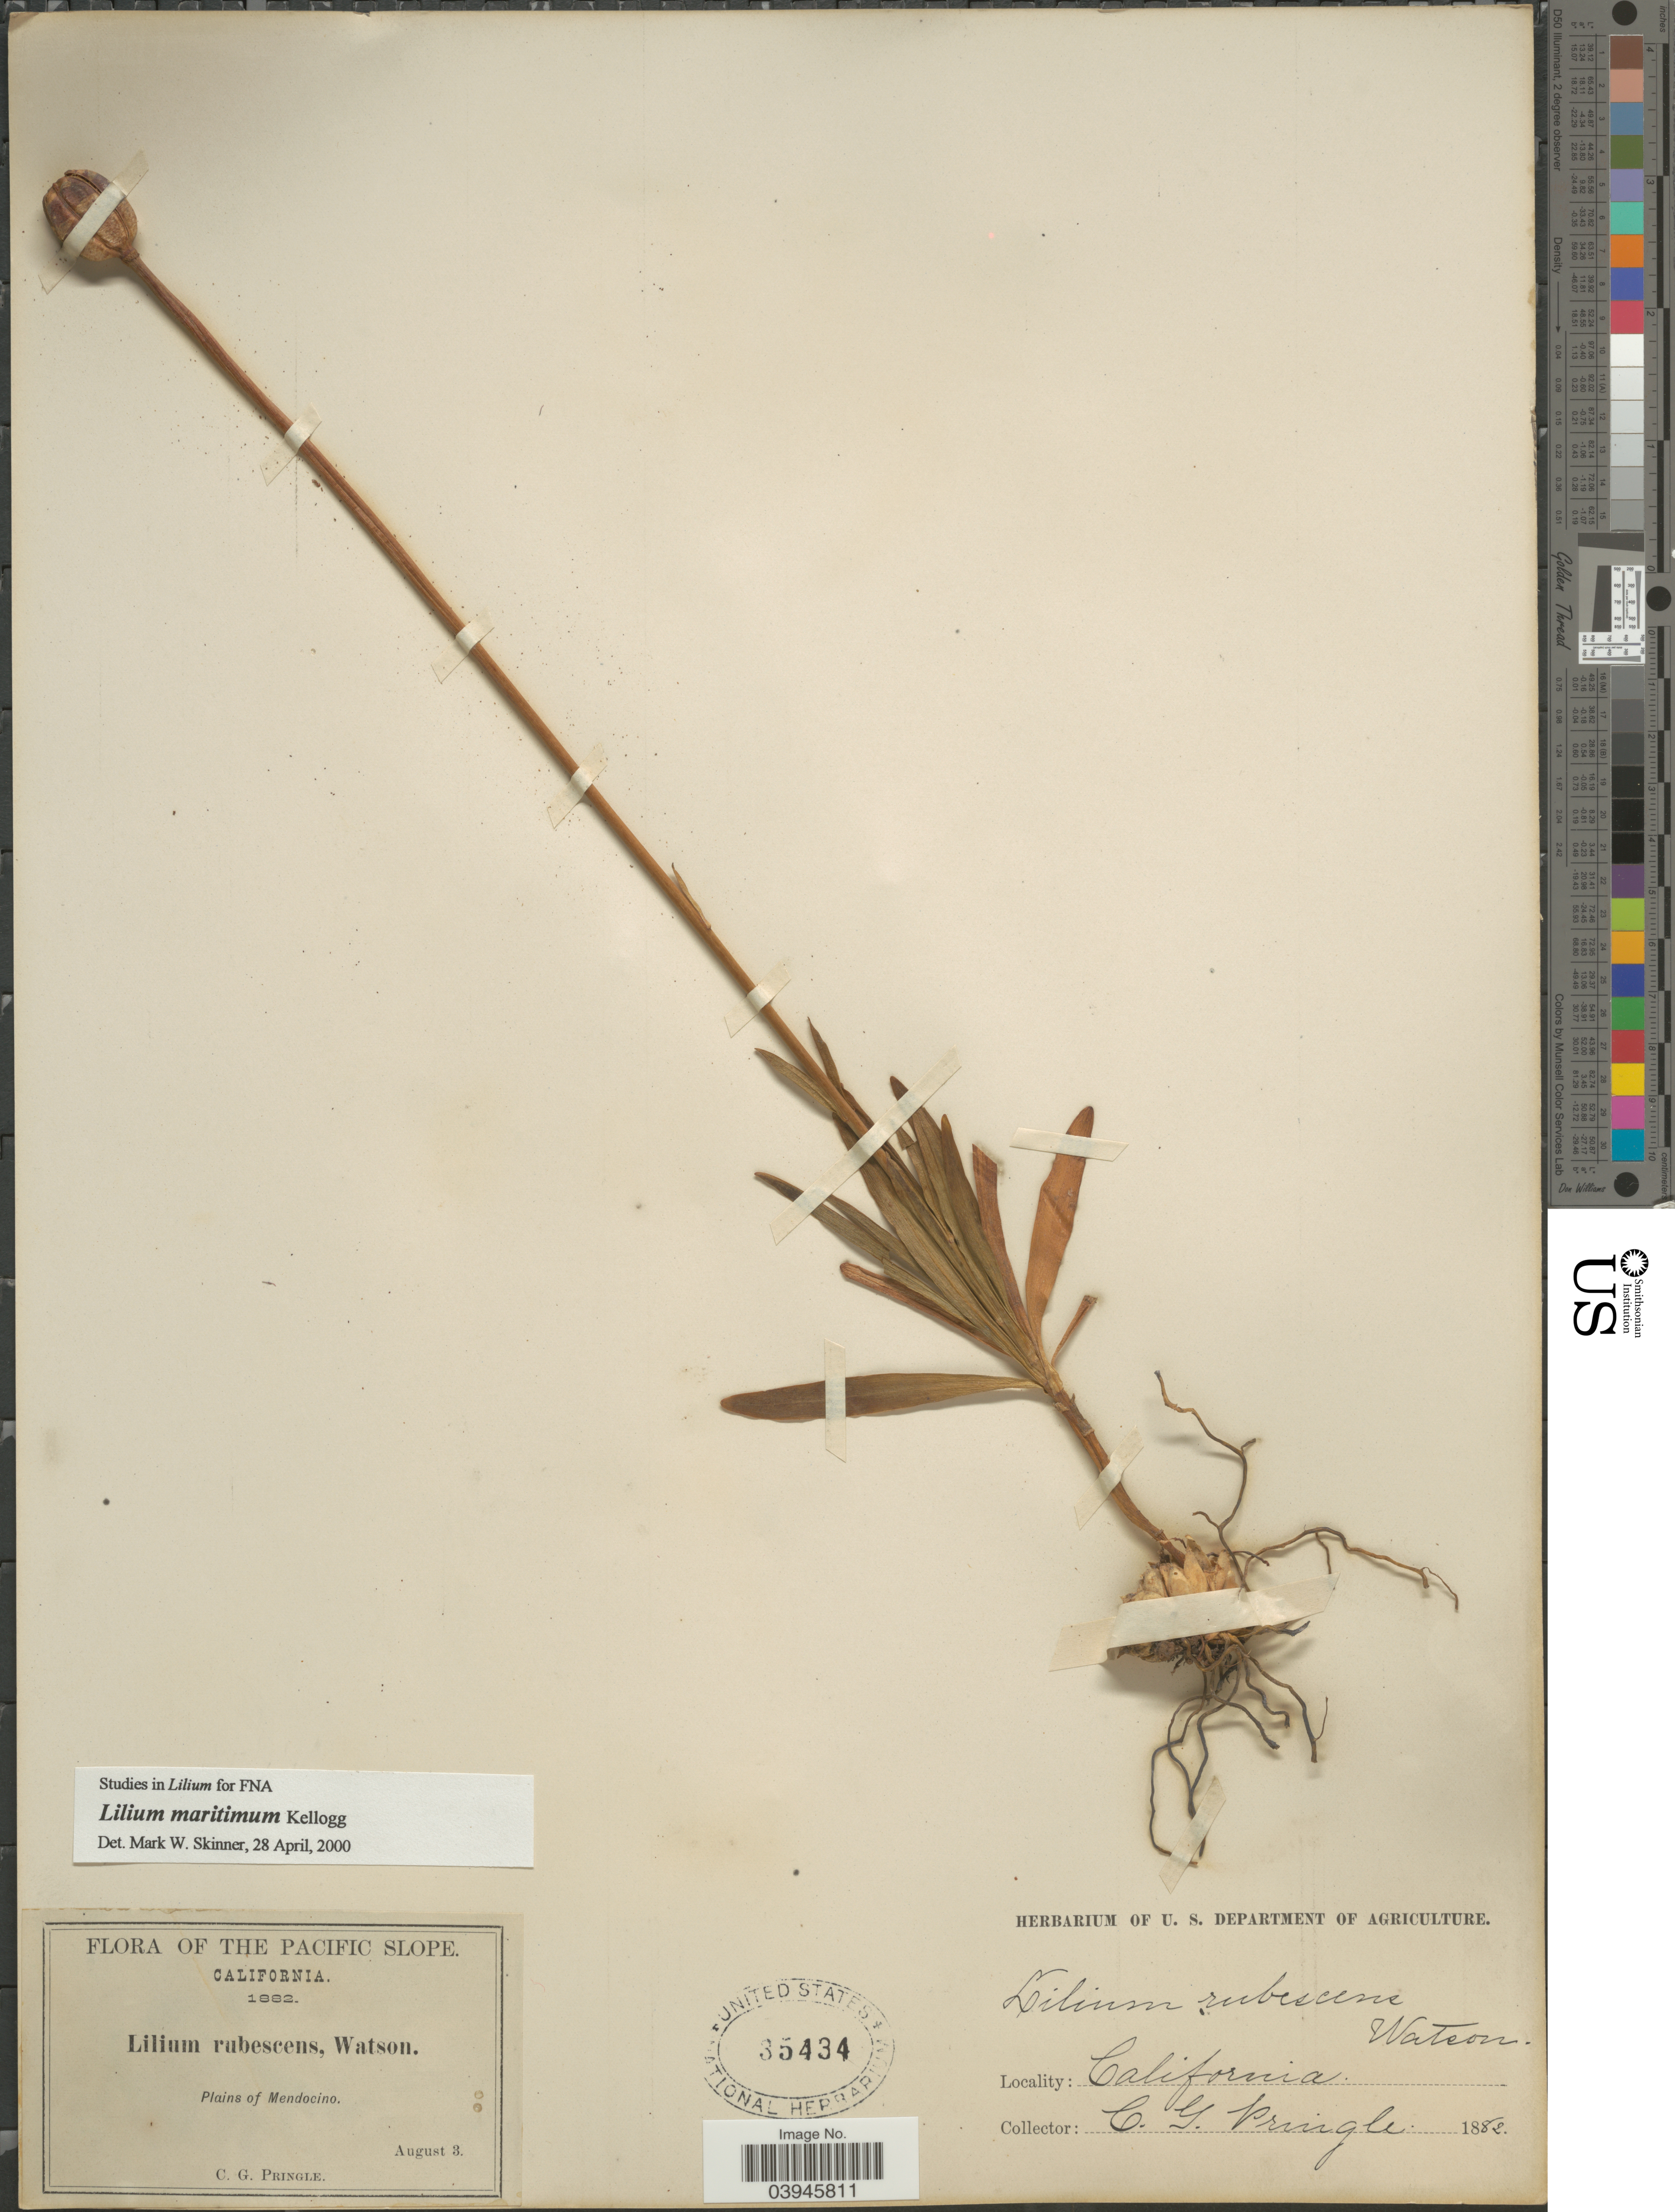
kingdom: Plantae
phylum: Tracheophyta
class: Liliopsida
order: Liliales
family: Liliaceae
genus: Lilium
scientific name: Lilium maritimum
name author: Kellogg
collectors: C. G. Pringle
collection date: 1882-08-03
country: United States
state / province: California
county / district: Mendocino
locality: The Pacific Slope. Plains of Mendocino.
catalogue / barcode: US 35434